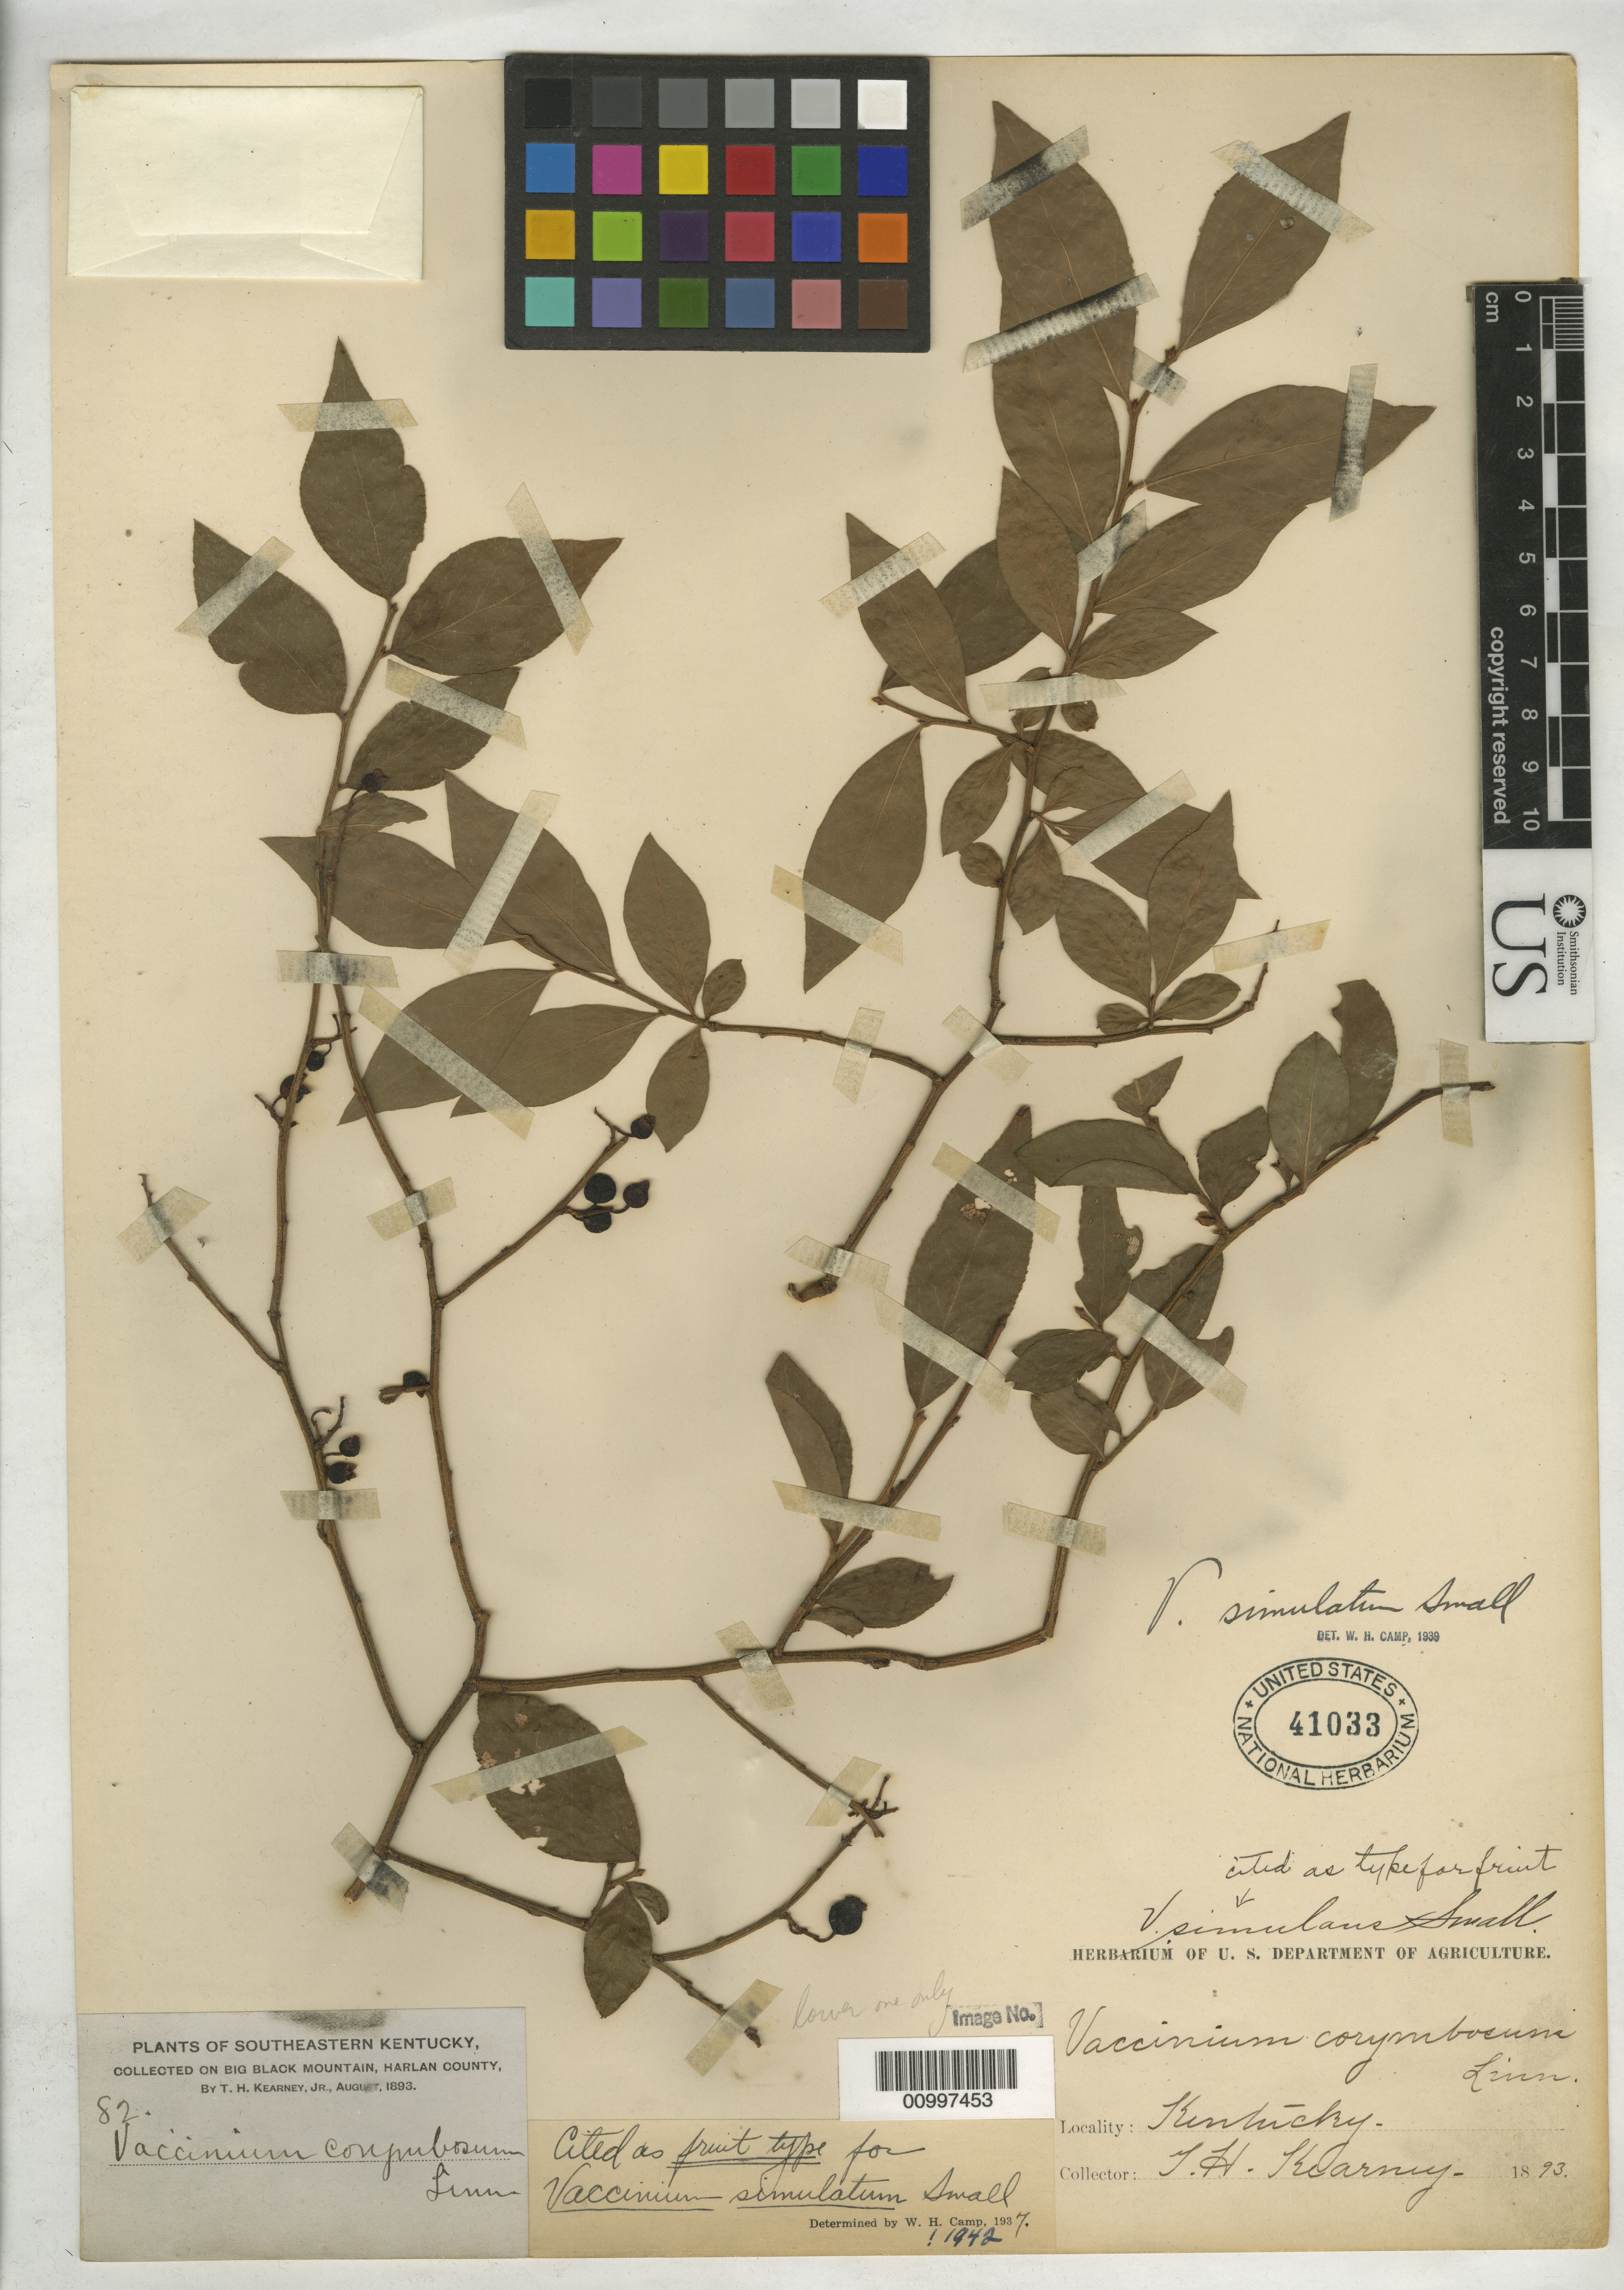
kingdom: Plantae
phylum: Tracheophyta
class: Magnoliopsida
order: Ericales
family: Ericaceae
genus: Vaccinium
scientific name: Vaccinium simulatum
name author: Small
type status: Isolectotype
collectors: T. H. Kearney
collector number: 82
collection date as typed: Aug 1893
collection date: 1893-08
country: United States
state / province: Kentucky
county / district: Harlan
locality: Big Black Mountain, Harlan County.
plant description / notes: Uttal cites "Kearney s.n." but all duplicates (including lectotype at NY) are numbered "82" by Kearney. Protologue (p. 1336) cites two syntypes; duplicates of both collections at NY bear conflicting type annotations.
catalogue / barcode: US 41033